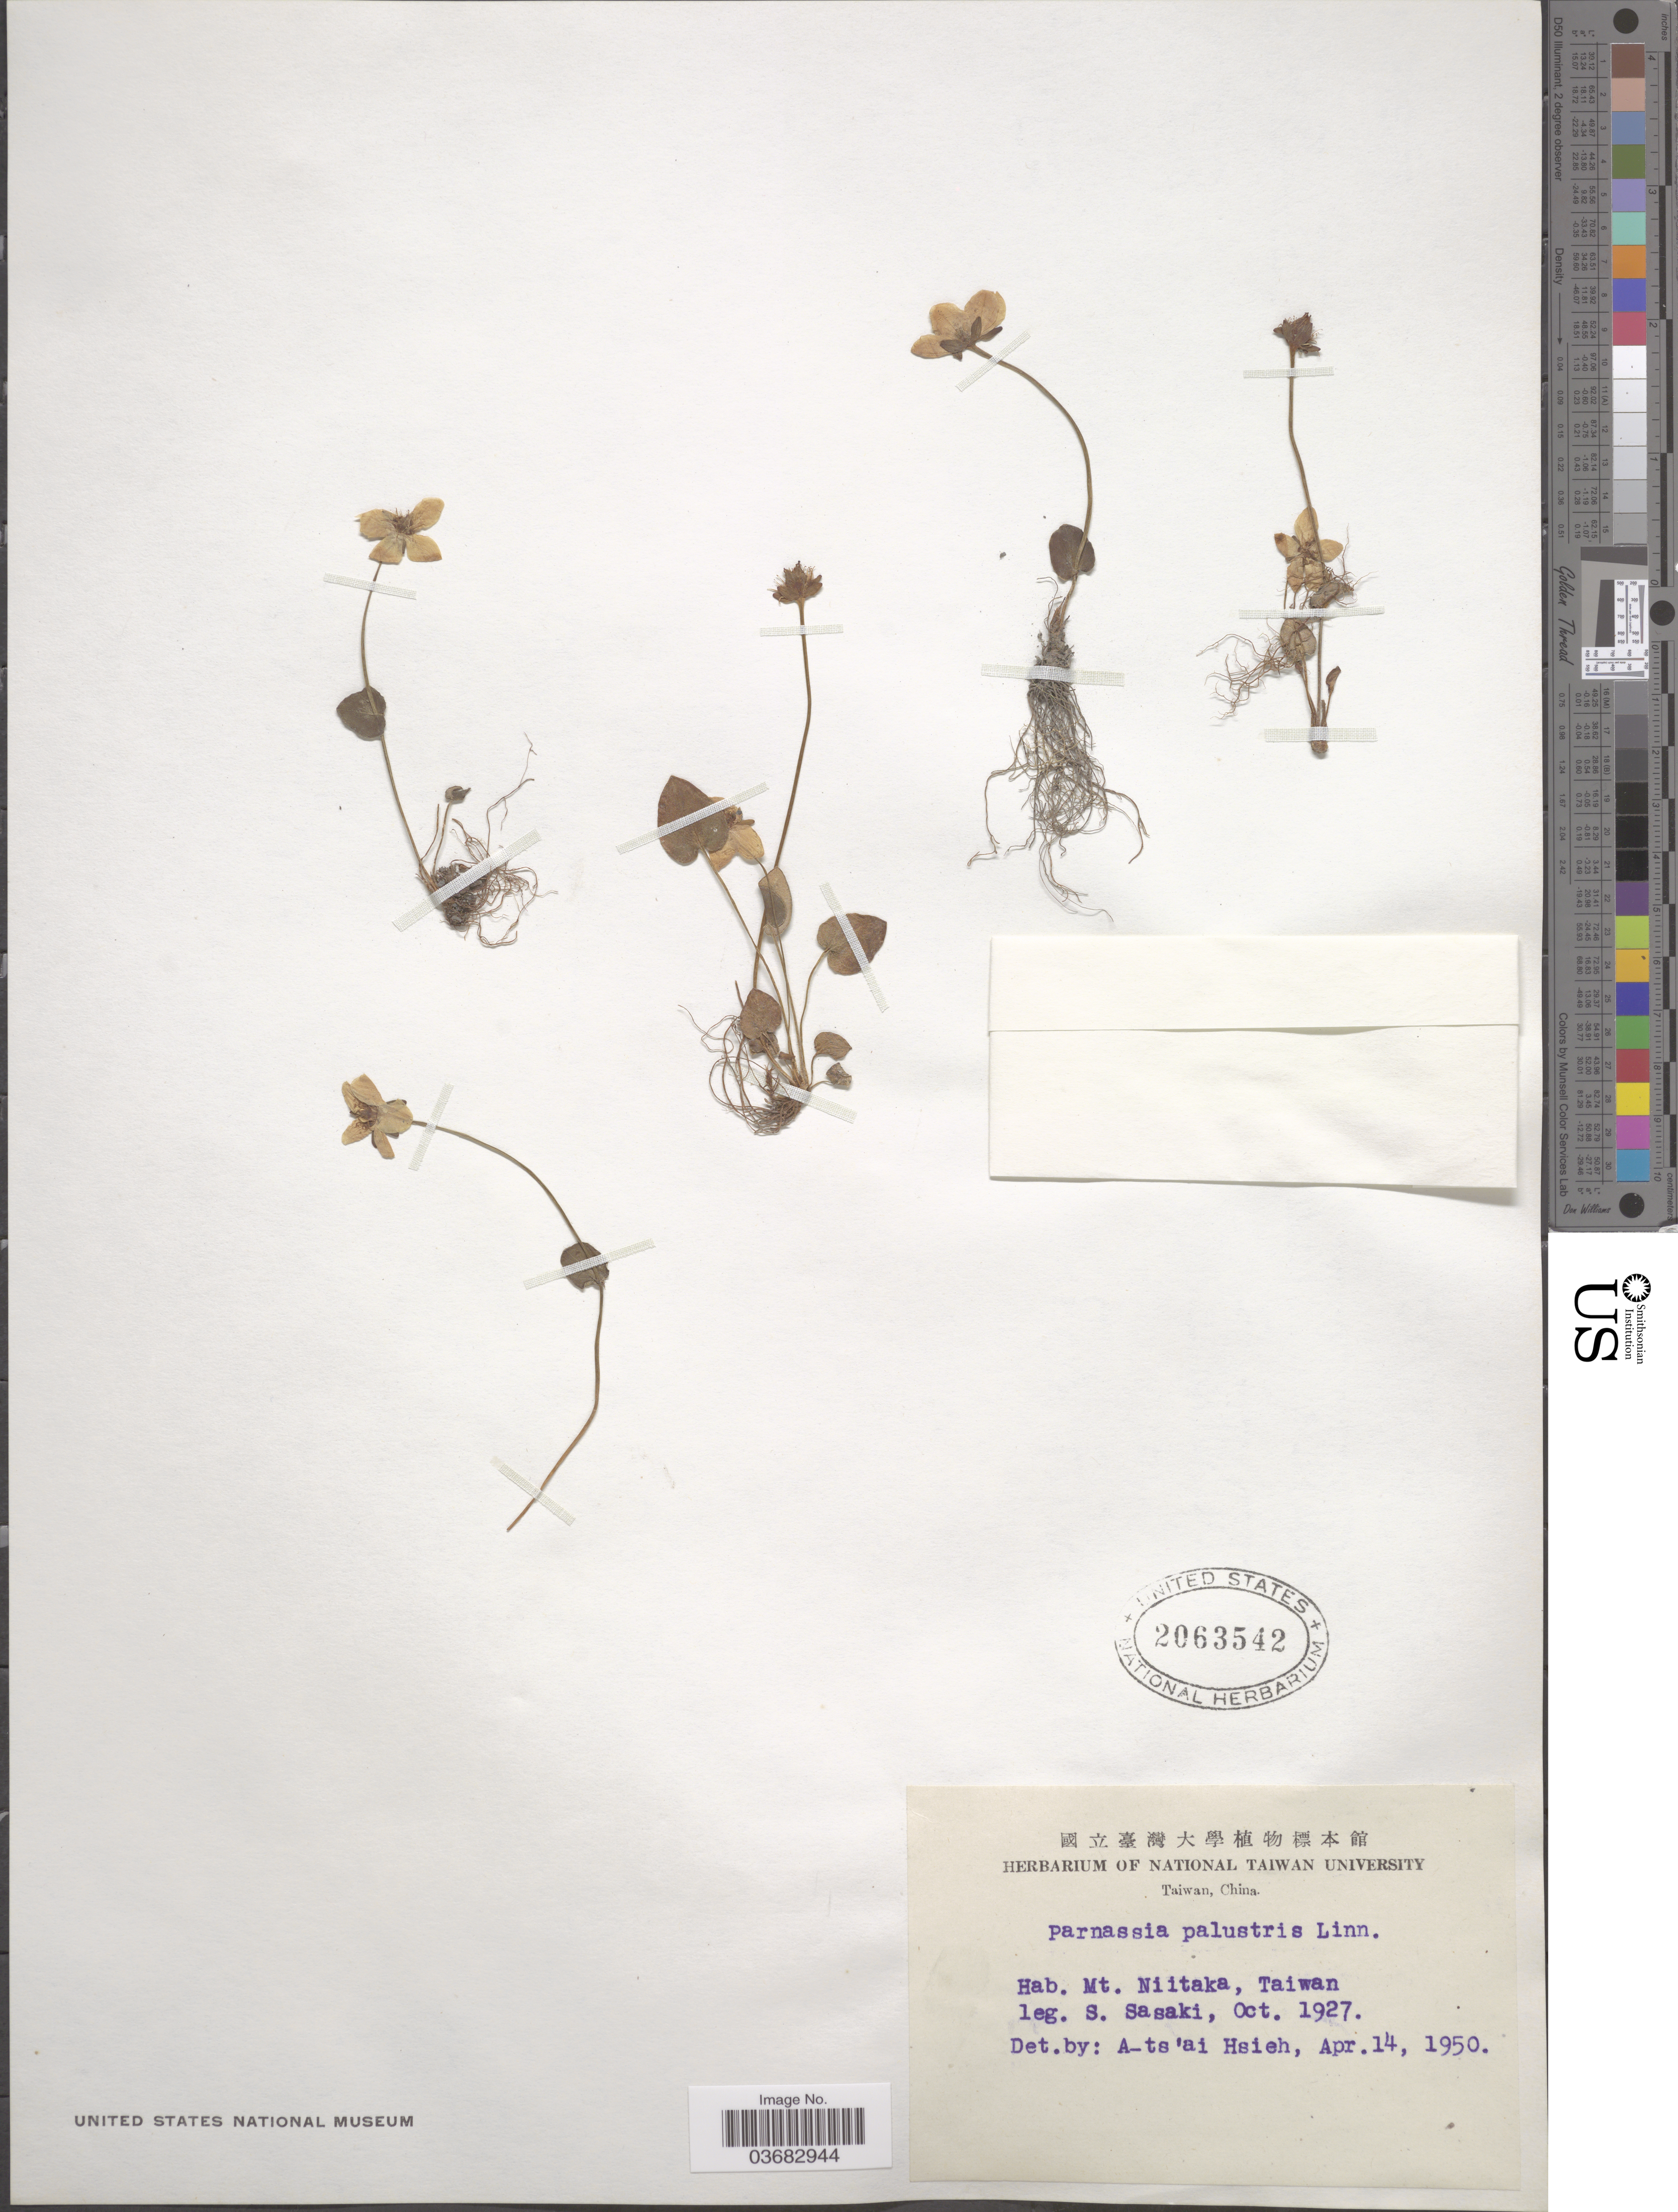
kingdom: Plantae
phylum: Tracheophyta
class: Magnoliopsida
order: Celastrales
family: Parnassiaceae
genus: Parnassia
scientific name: Parnassia palustris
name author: L.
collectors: S. Sasaki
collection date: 1927-10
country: Taiwan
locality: Mt. Niitaka.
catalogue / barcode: US 2063542